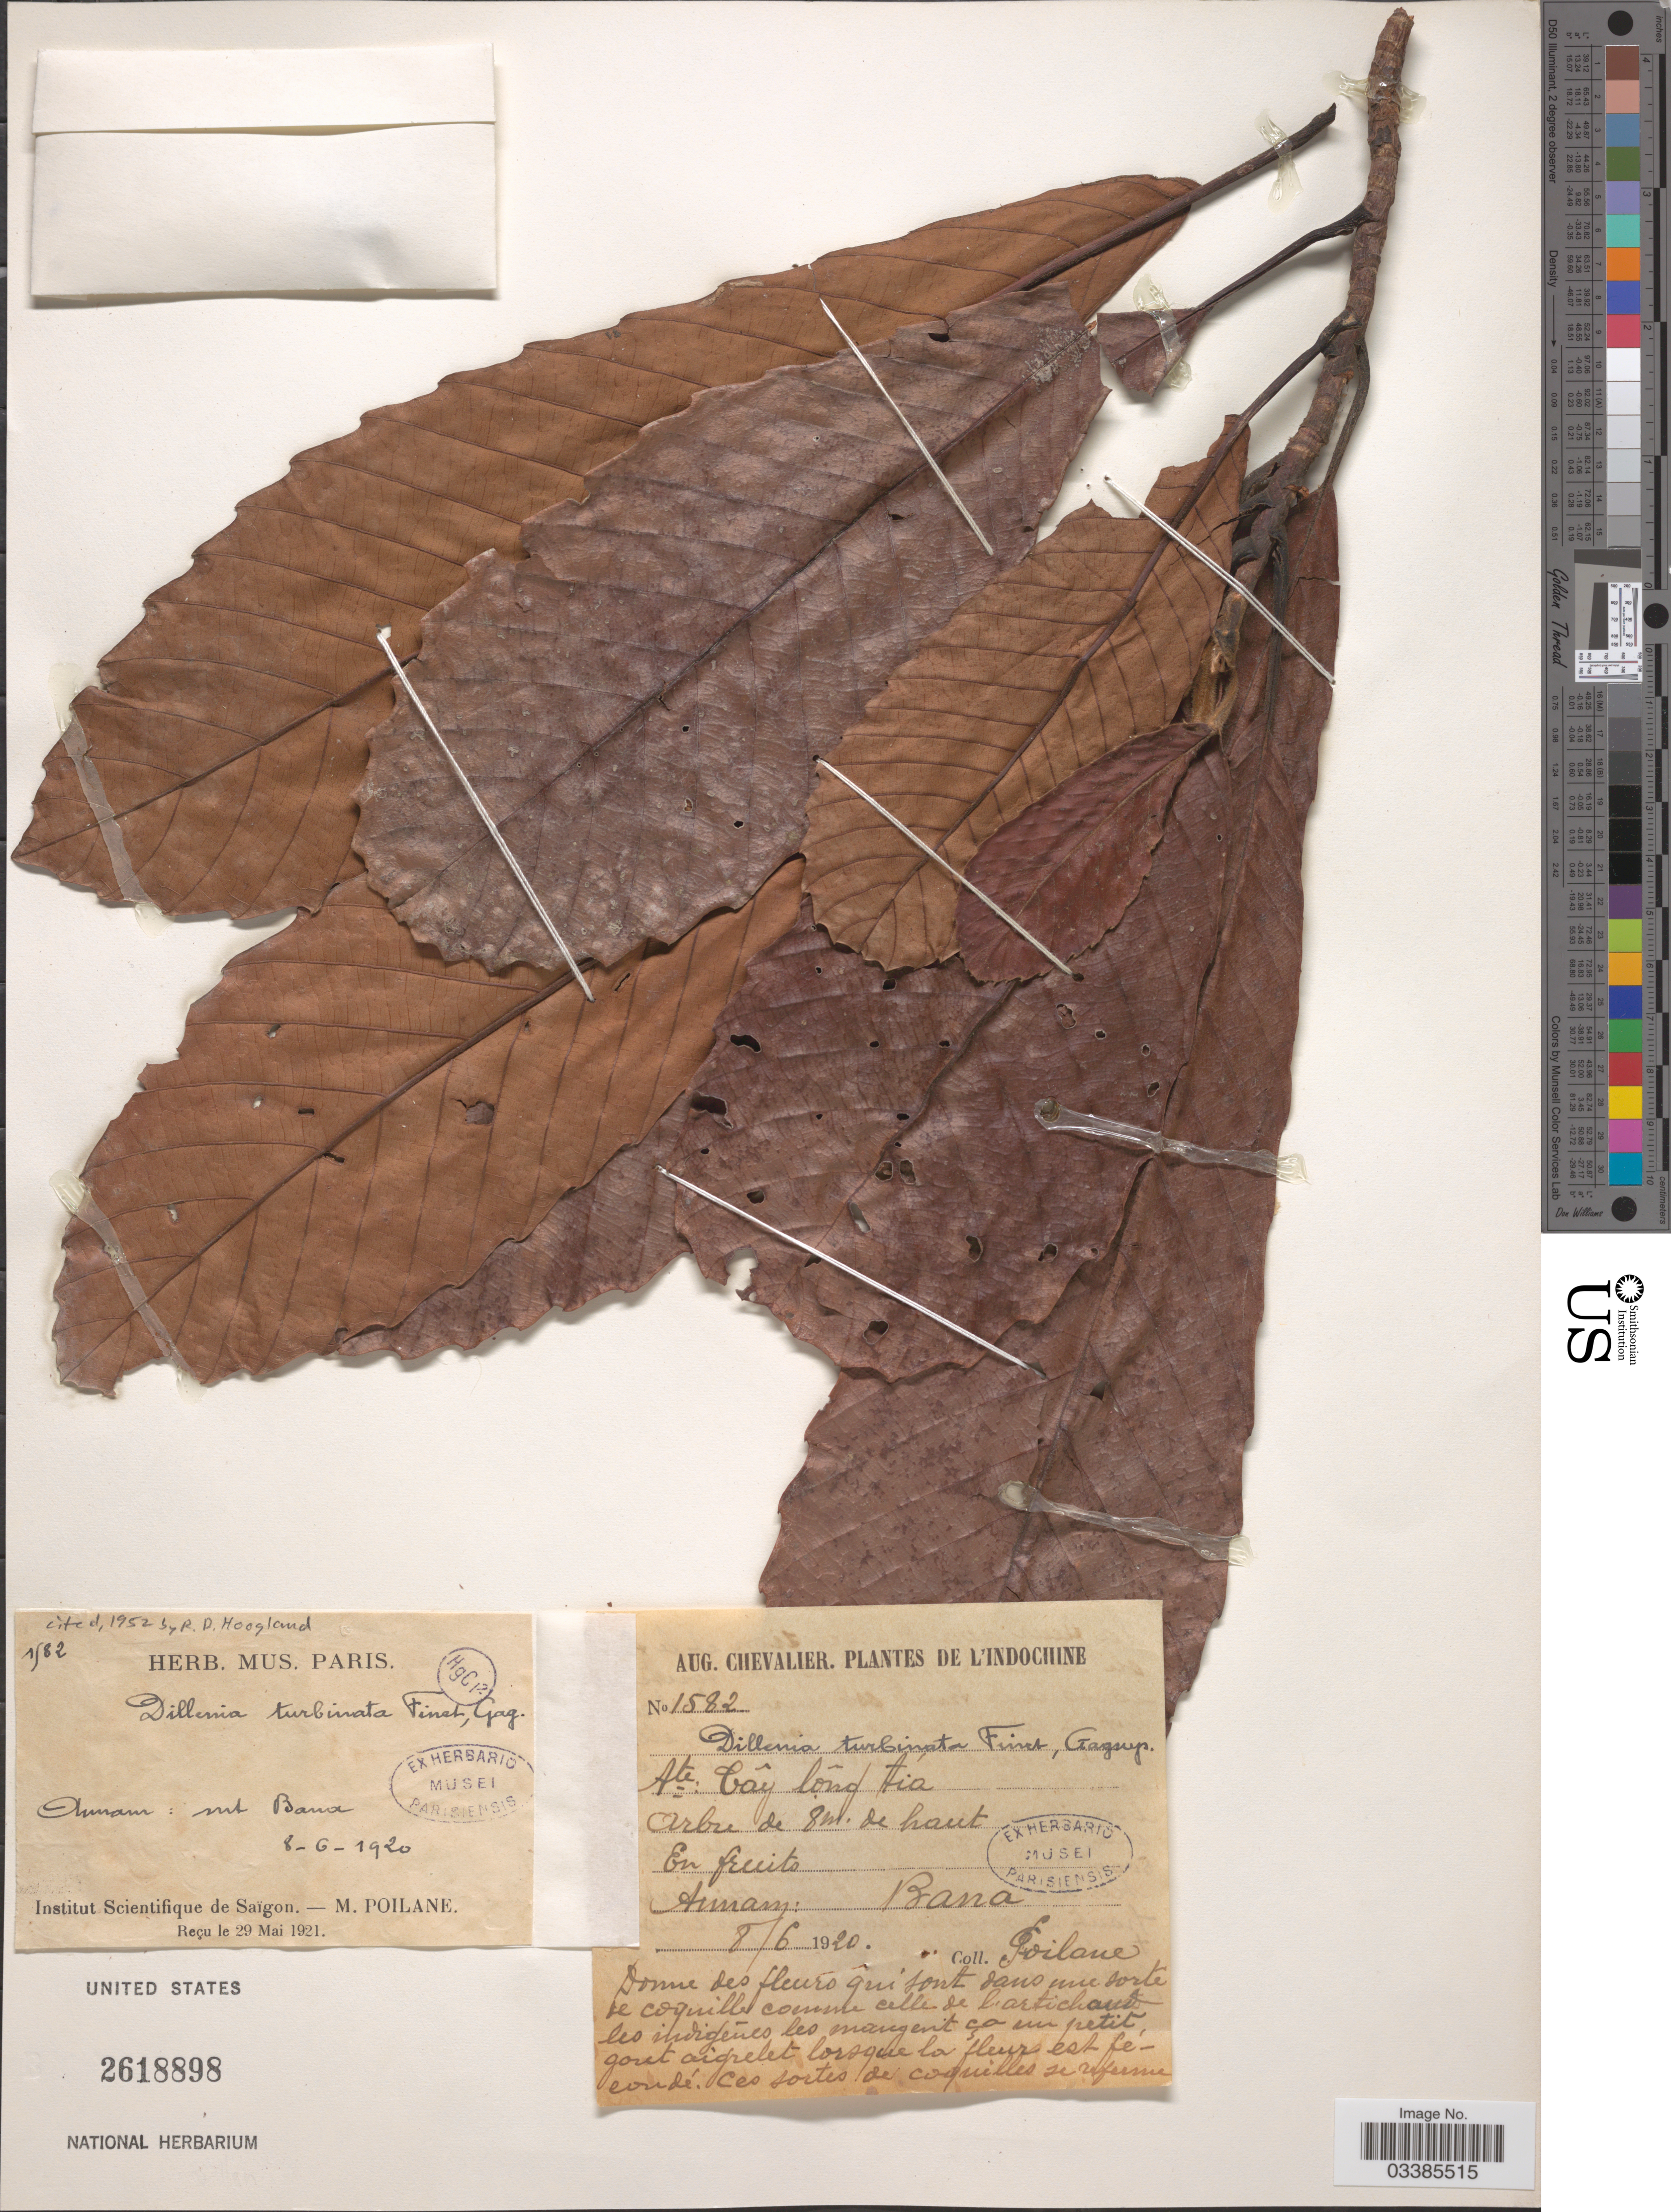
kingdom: Plantae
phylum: Tracheophyta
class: Magnoliopsida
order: Dilleniales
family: Dilleniaceae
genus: Dillenia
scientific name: Dillenia turbinata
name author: Finet & Gagnep.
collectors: M. Poilane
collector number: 1582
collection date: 1920-06-08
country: Vietnam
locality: Annam: Bana.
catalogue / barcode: US 2618898